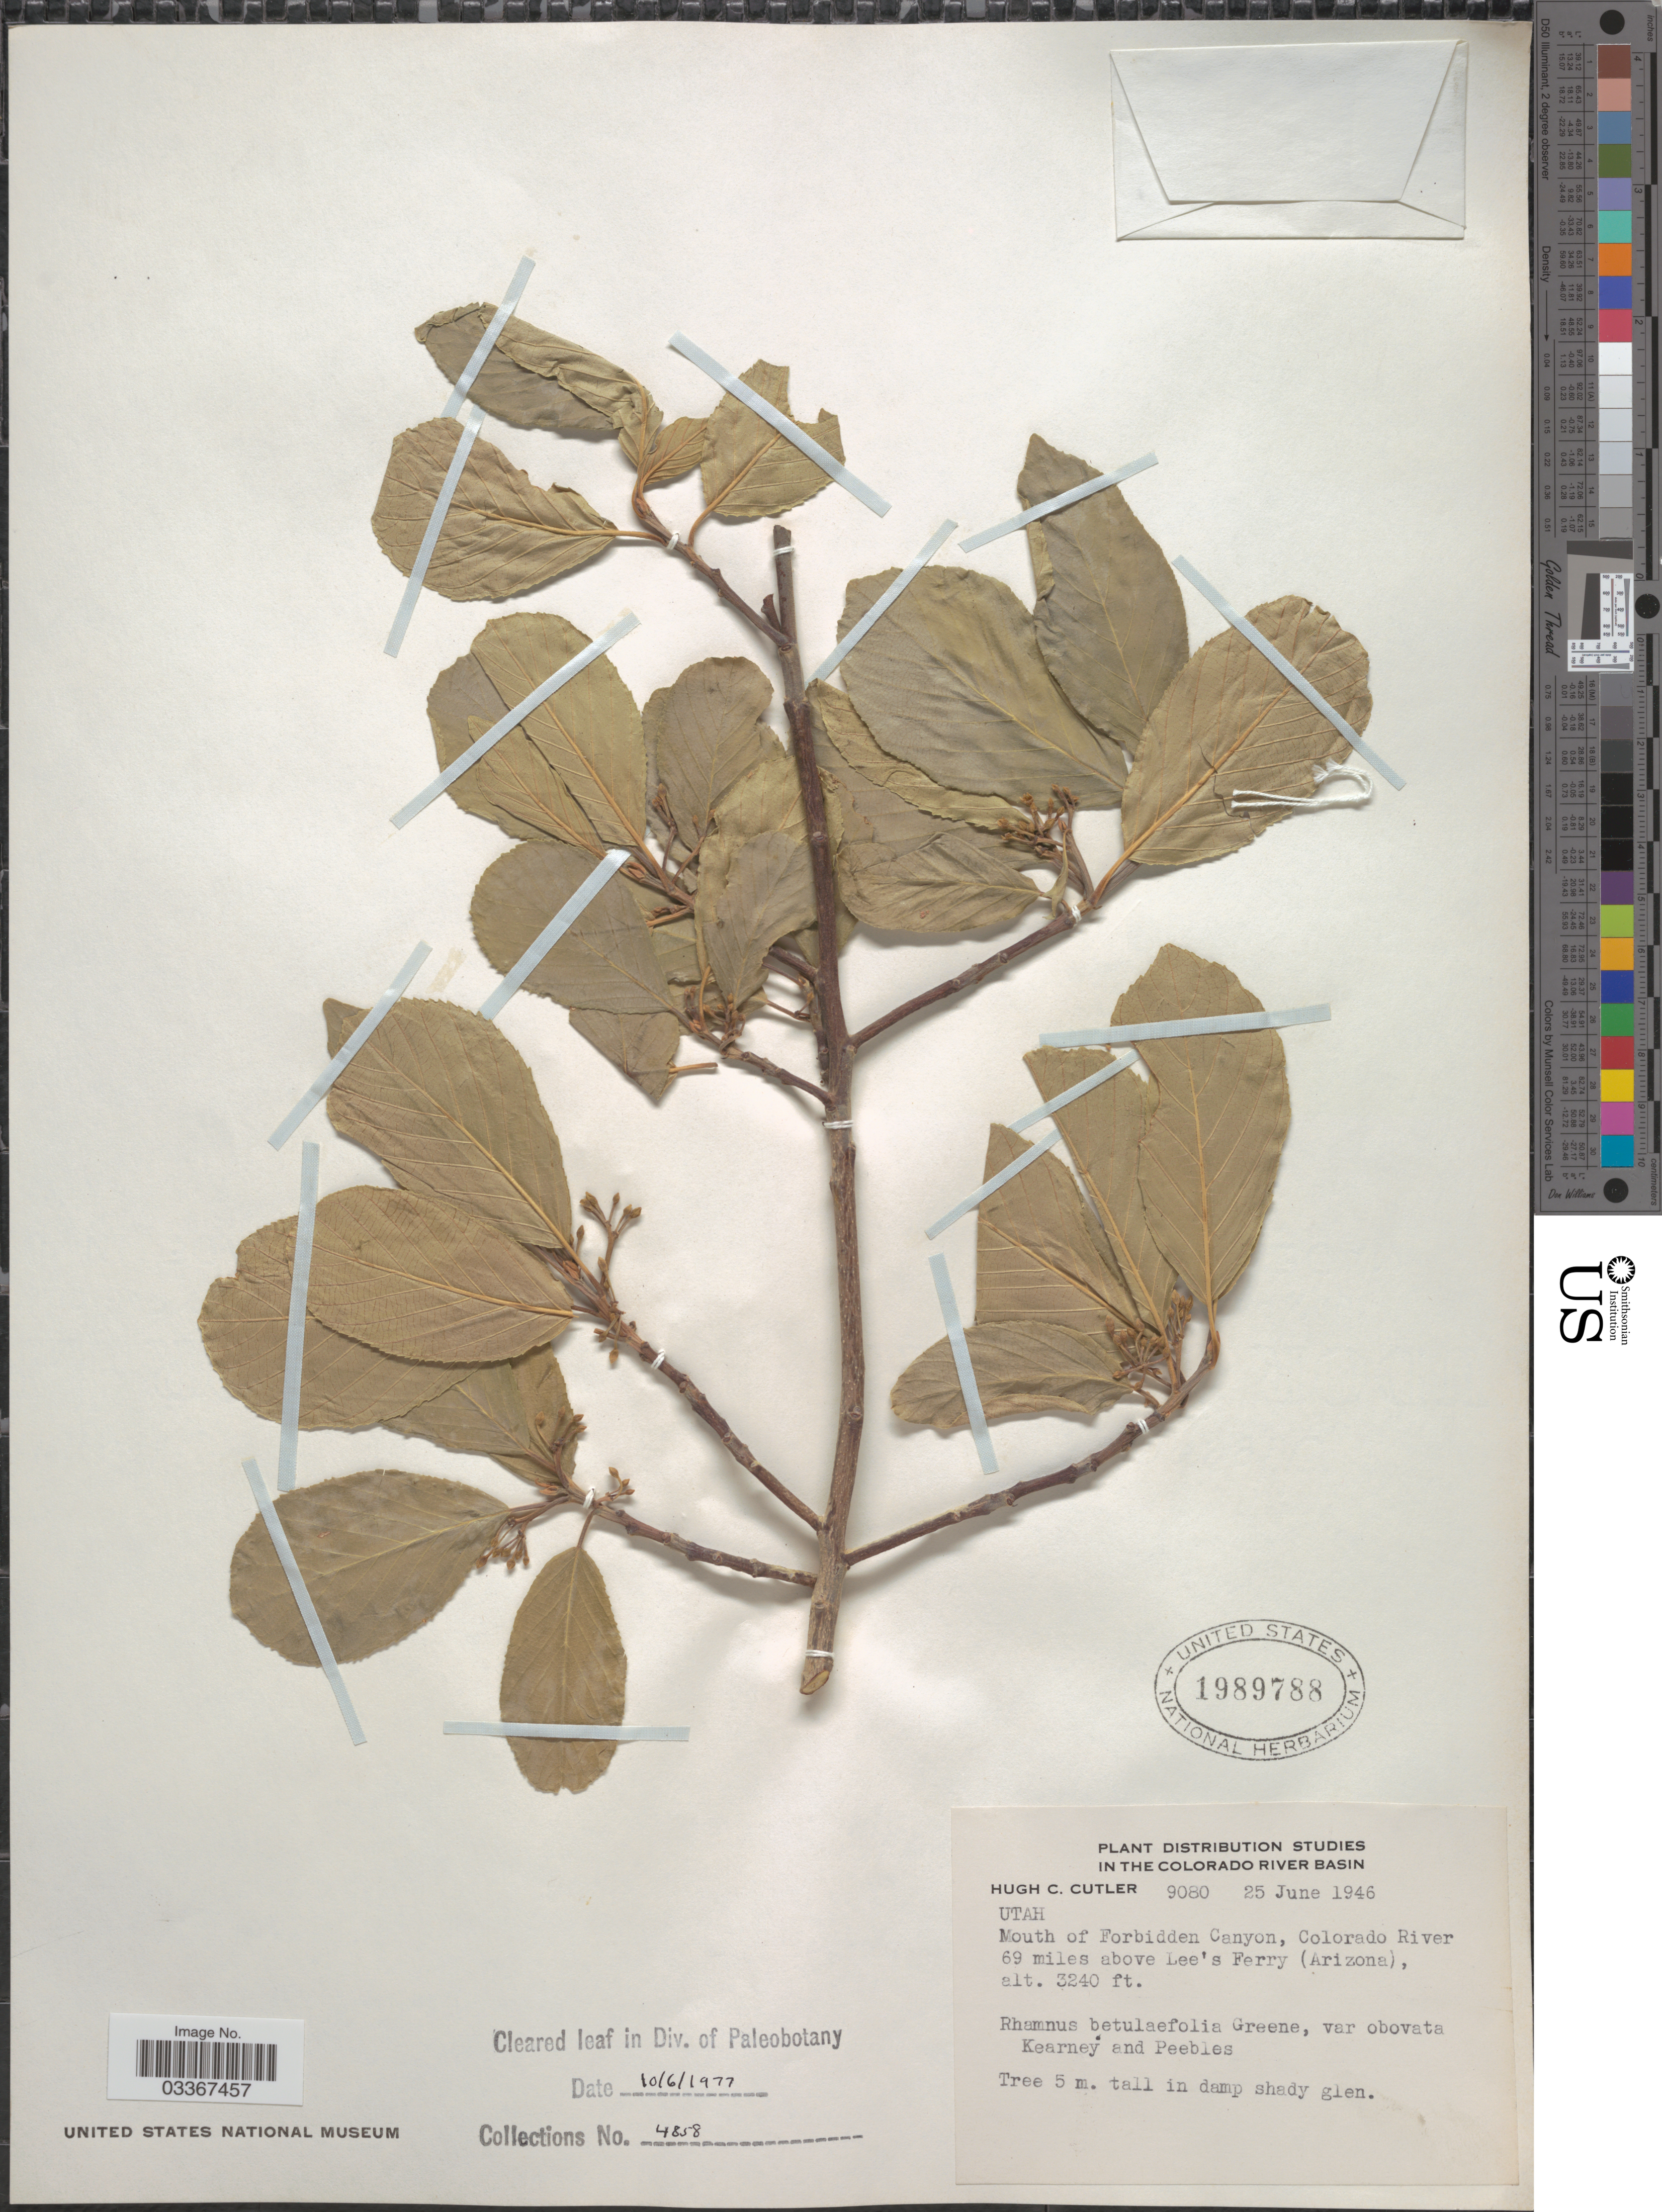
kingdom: Plantae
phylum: Tracheophyta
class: Magnoliopsida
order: Rosales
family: Rhamnaceae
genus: Frangula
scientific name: Frangula betulifolia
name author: (Greene) Grubov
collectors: H. C. Cutler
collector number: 9080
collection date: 1946-06-25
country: United States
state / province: Utah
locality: In the Colorado River Basin. Mouth of Forbidden Canyon, Colorado River 69 miles above Lee's Ferry (Arizona).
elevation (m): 988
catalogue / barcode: US 1989788